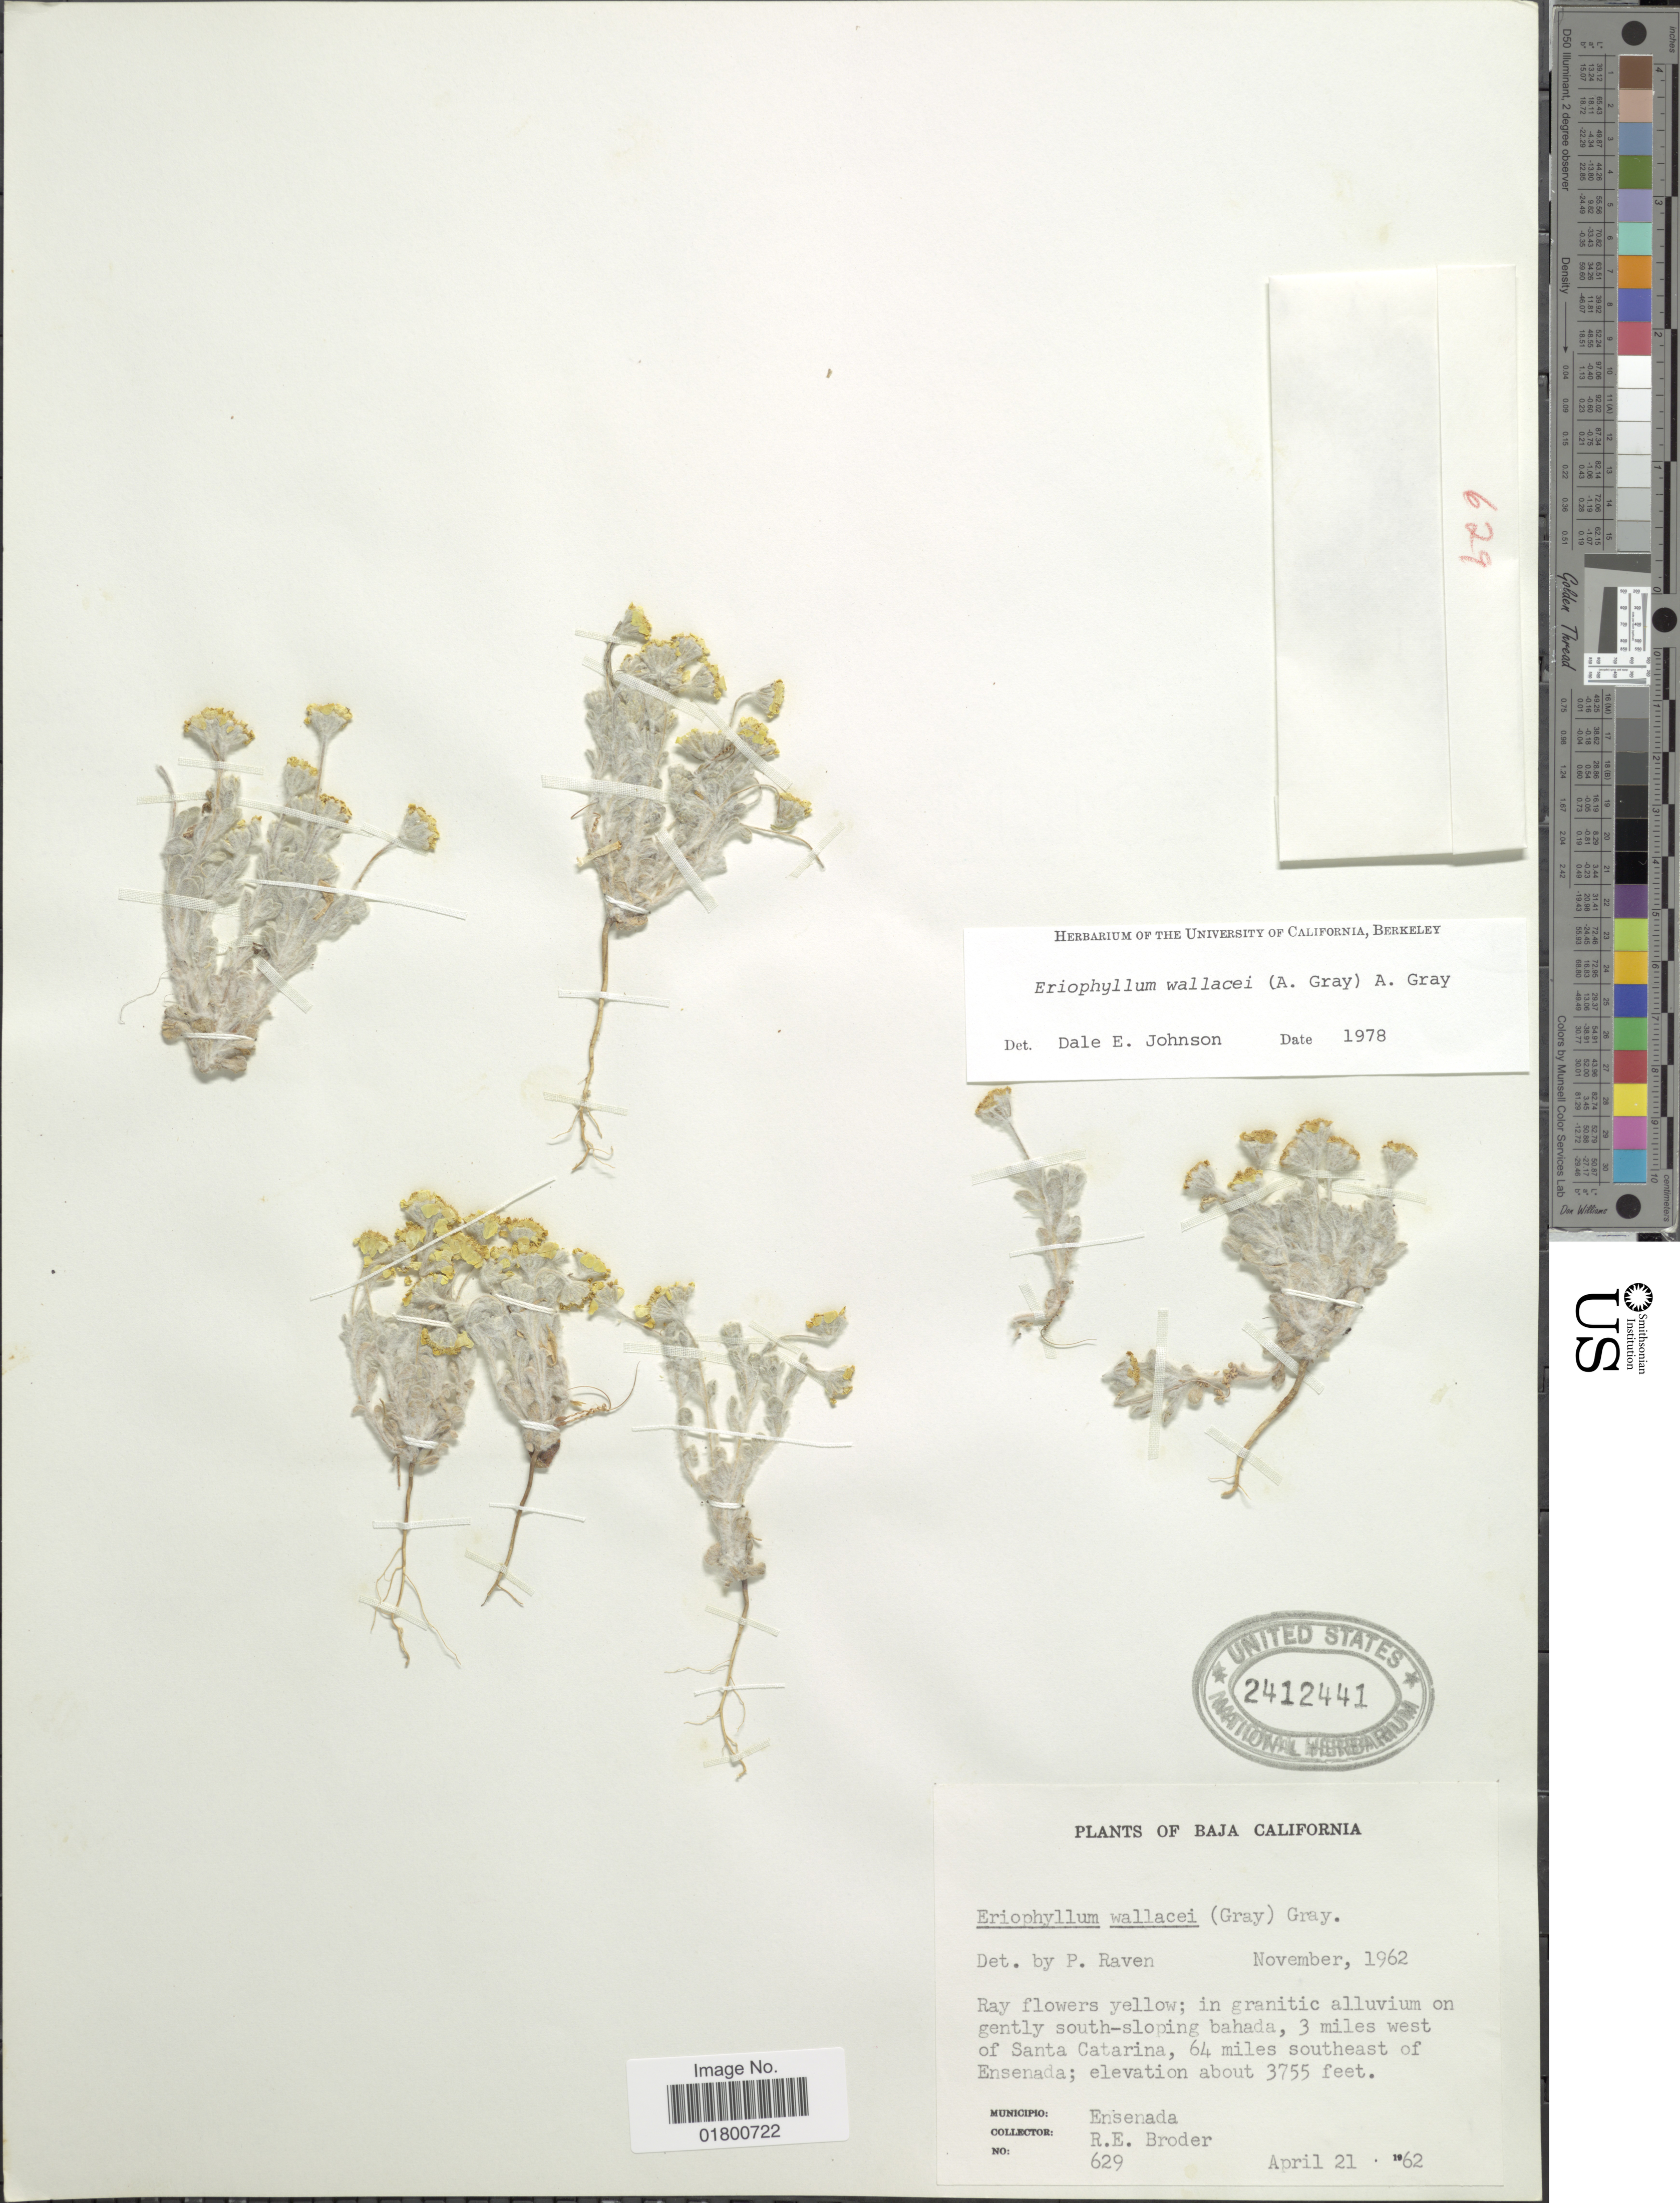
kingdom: Plantae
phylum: Tracheophyta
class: Magnoliopsida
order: Asterales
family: Asteraceae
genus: Eriophyllum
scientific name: Eriophyllum wallacei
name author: (A. Gray) A. Gray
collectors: R. Broder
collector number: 629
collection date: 1962-04-21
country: Mexico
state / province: Baja California Norte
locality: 3 miles west of Santa Catarina, 64 miles southeast of Ensenada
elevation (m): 1145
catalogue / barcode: US 2412441